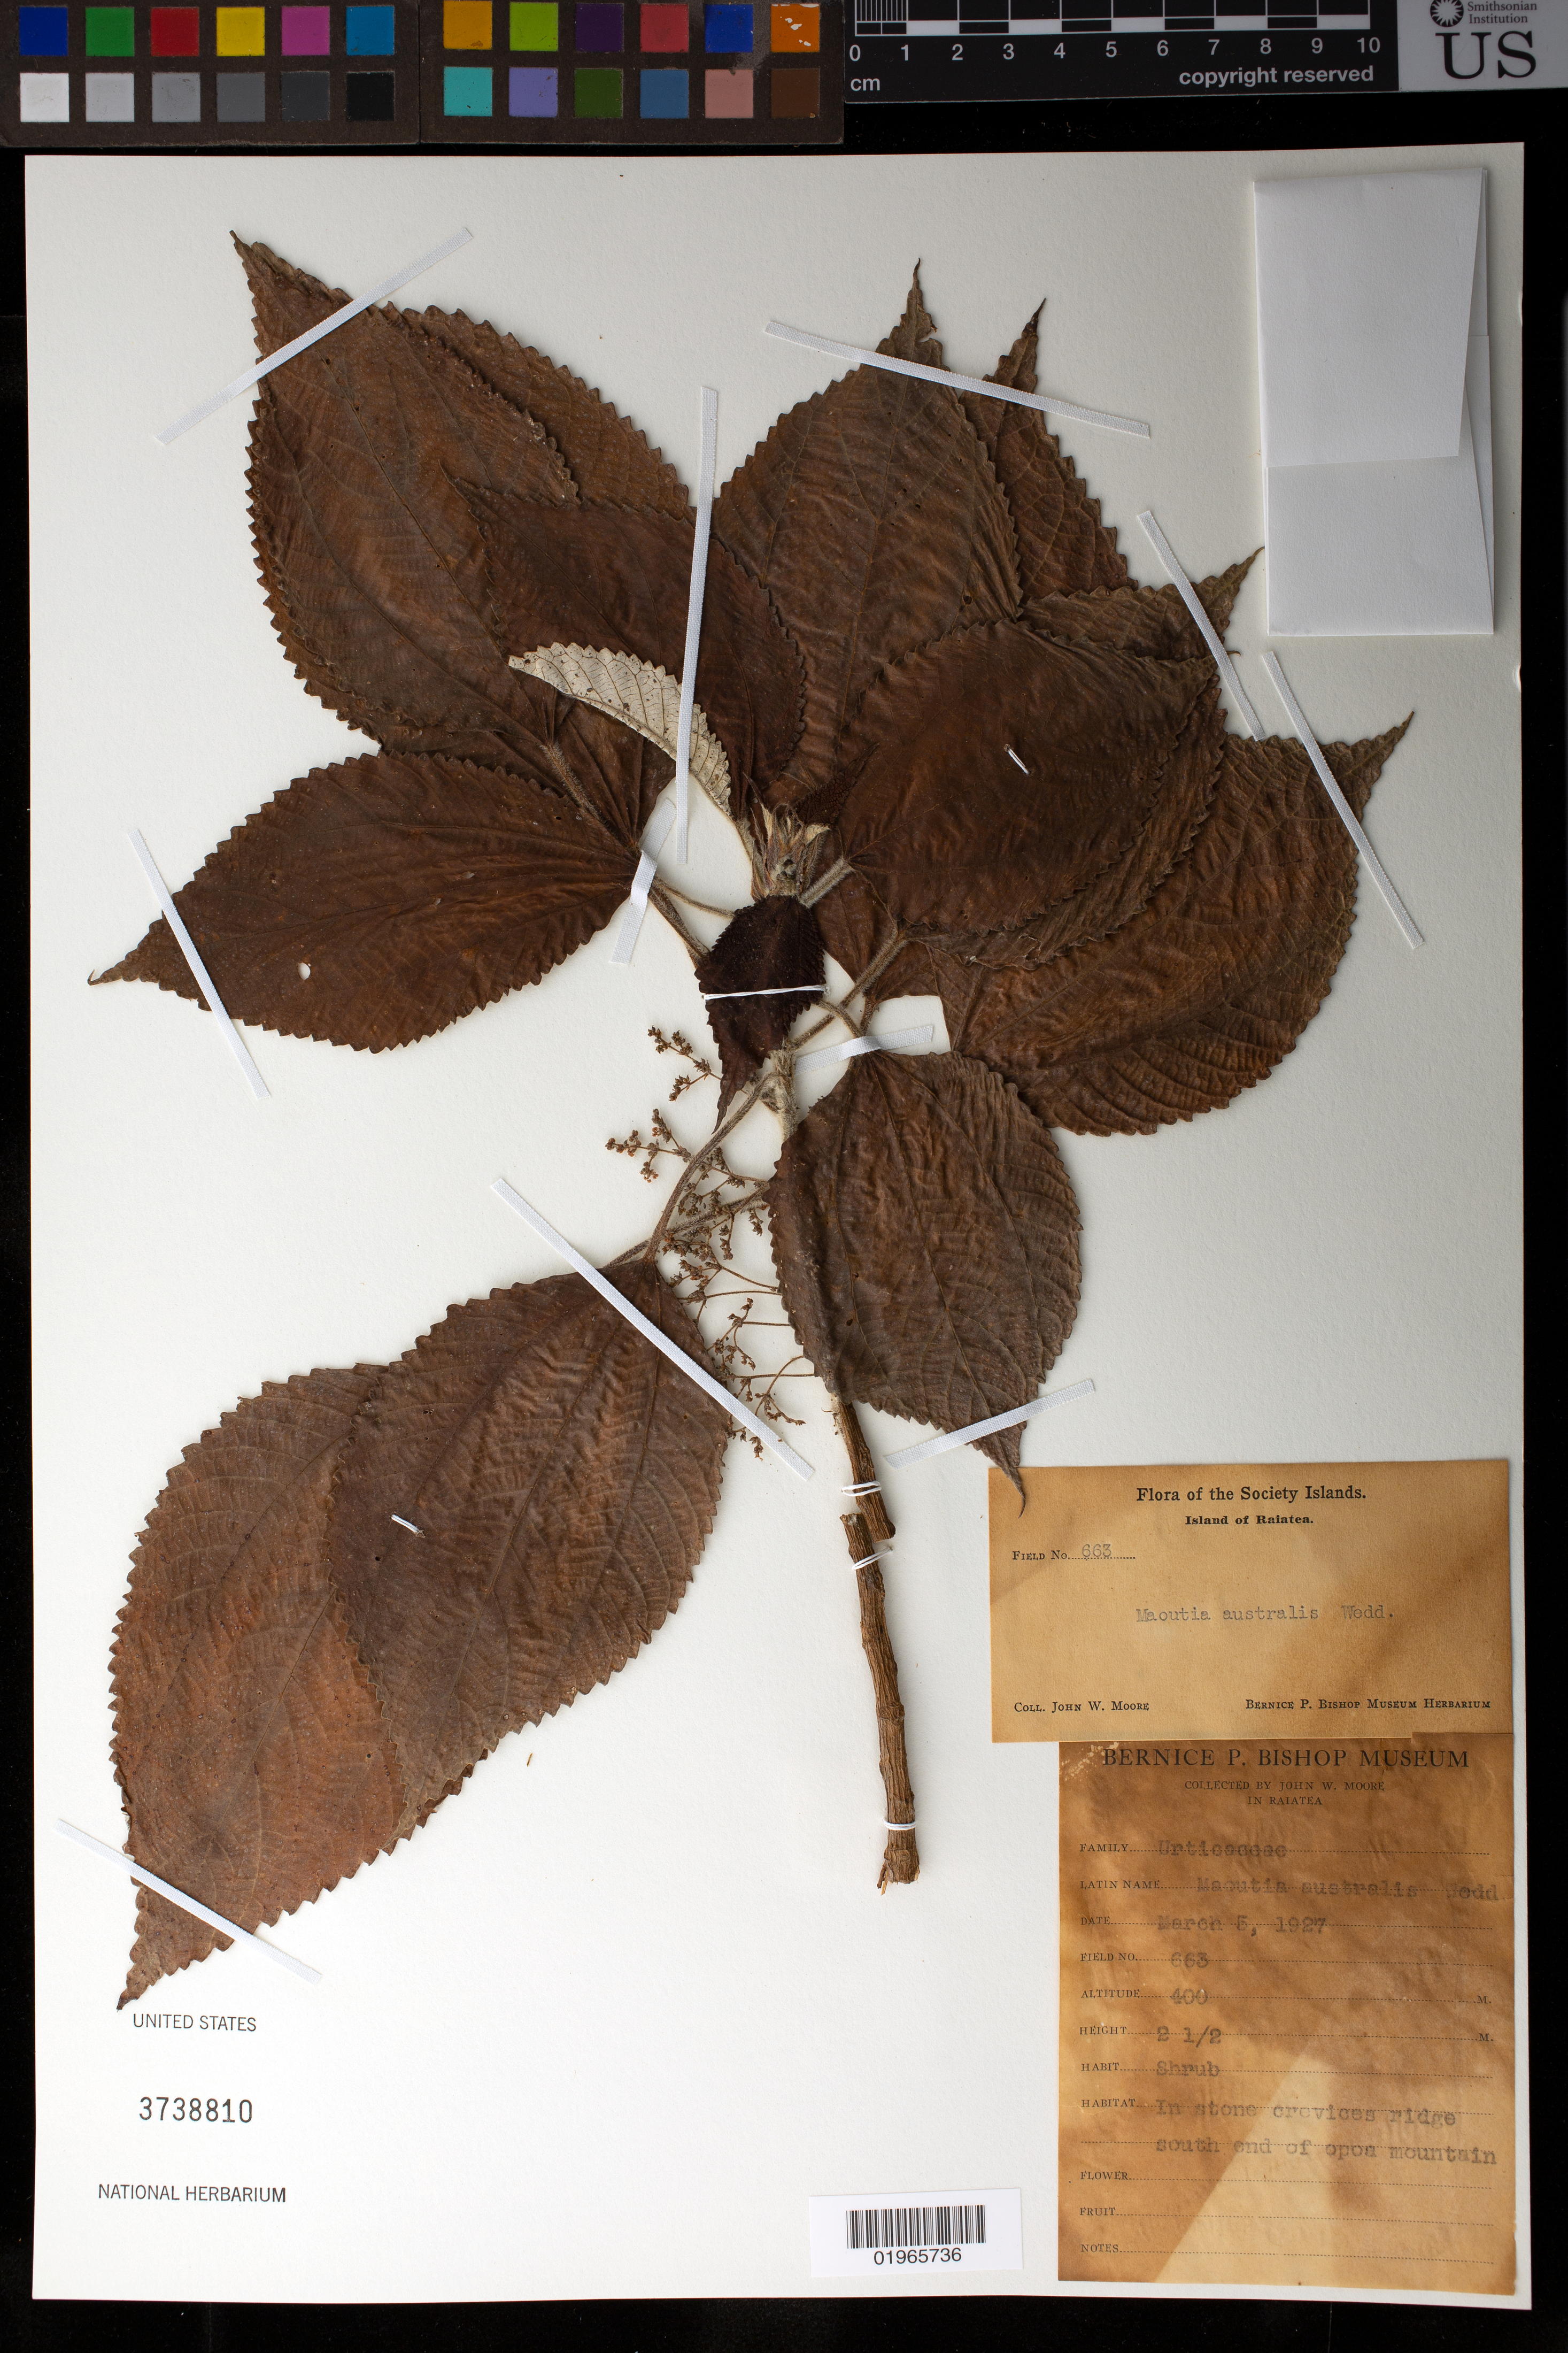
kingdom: Plantae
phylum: Tracheophyta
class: Magnoliopsida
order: Rosales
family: Urticaceae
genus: Maoutia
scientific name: Maoutia australis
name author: Wedd.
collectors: J. W. Moore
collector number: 663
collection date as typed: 05 Mar 1927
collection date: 1927-03-05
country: French Polynesia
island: Raiatea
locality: Ridge S end of Opoa Mountain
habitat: Stone crevices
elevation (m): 400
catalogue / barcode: US 3738810